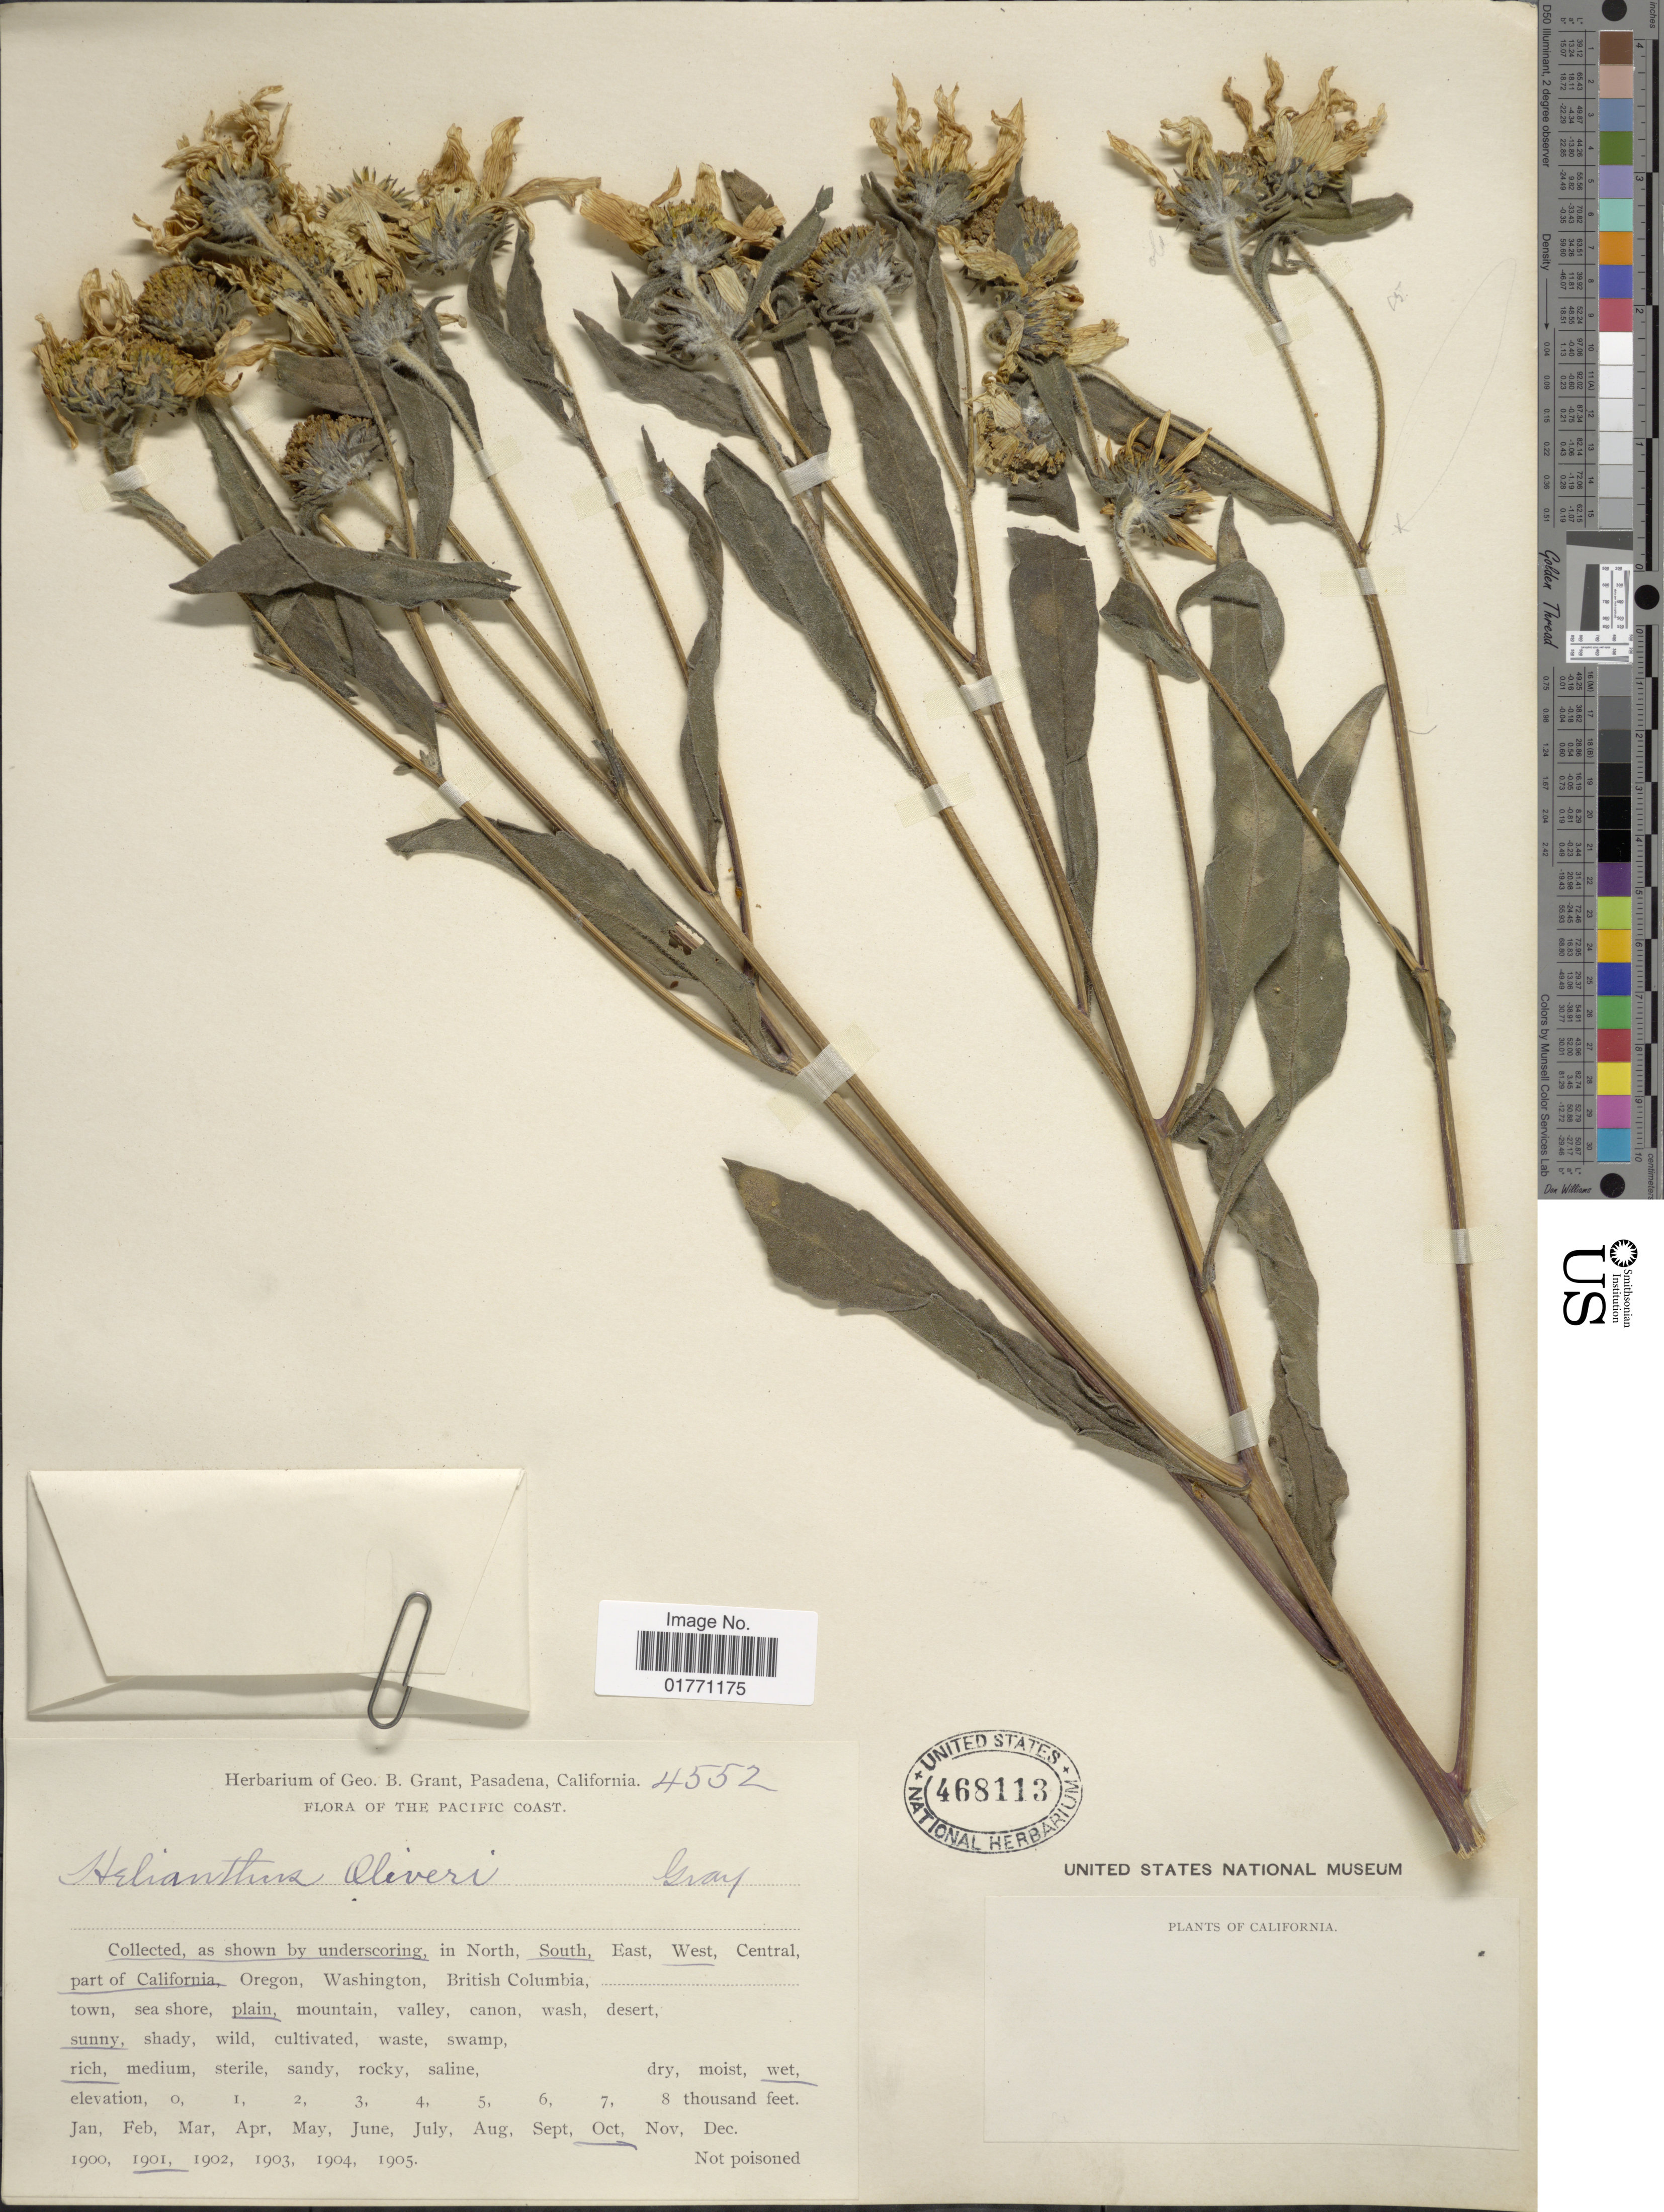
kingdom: Plantae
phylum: Tracheophyta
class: Magnoliopsida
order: Asterales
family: Asteraceae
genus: Helianthus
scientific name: Helianthus oliveri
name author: A. Gray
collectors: ex herb. G. B. Grant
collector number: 4552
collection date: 1901-10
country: United States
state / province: California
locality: South, West part of California, plain, sunny, rich, wet.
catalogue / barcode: US 468113